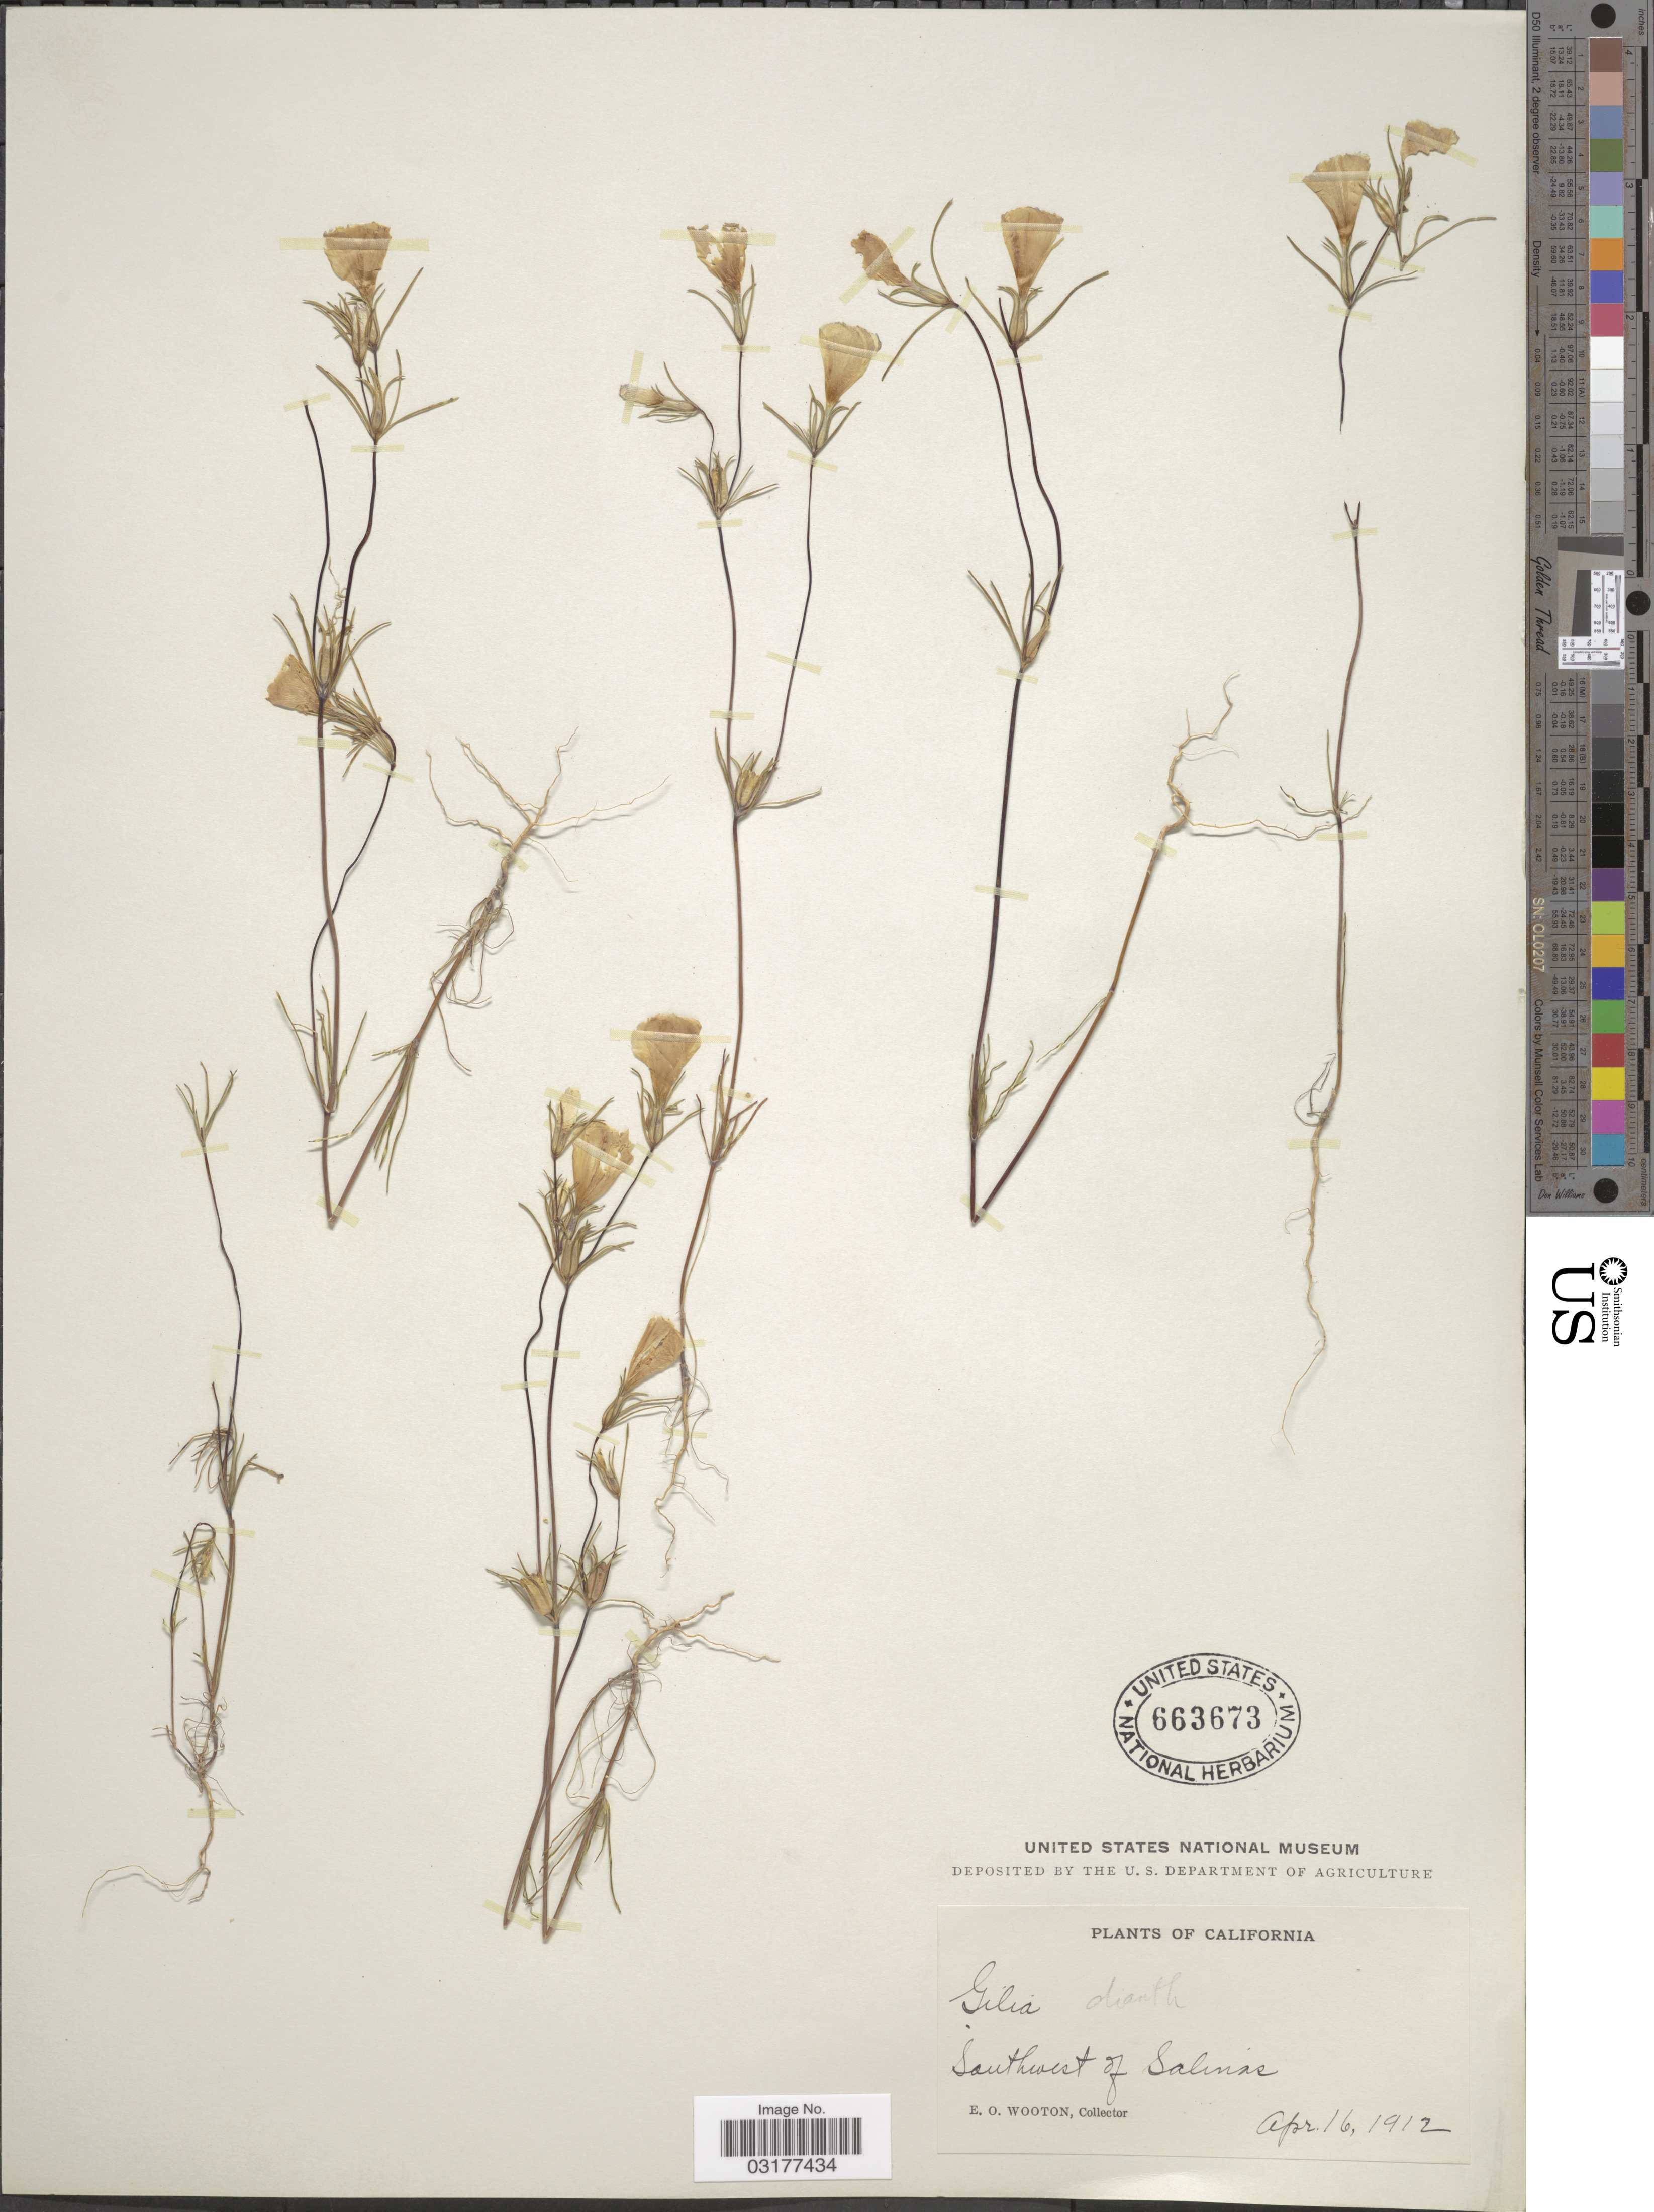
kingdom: Plantae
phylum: Tracheophyta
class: Magnoliopsida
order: Ericales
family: Polemoniaceae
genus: Linanthus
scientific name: Linanthus dianthiflorus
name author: (Benth.) Greene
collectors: E. O. Wooton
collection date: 1912-04-16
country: United States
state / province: California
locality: Southwest of Salinas.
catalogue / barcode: US 663673